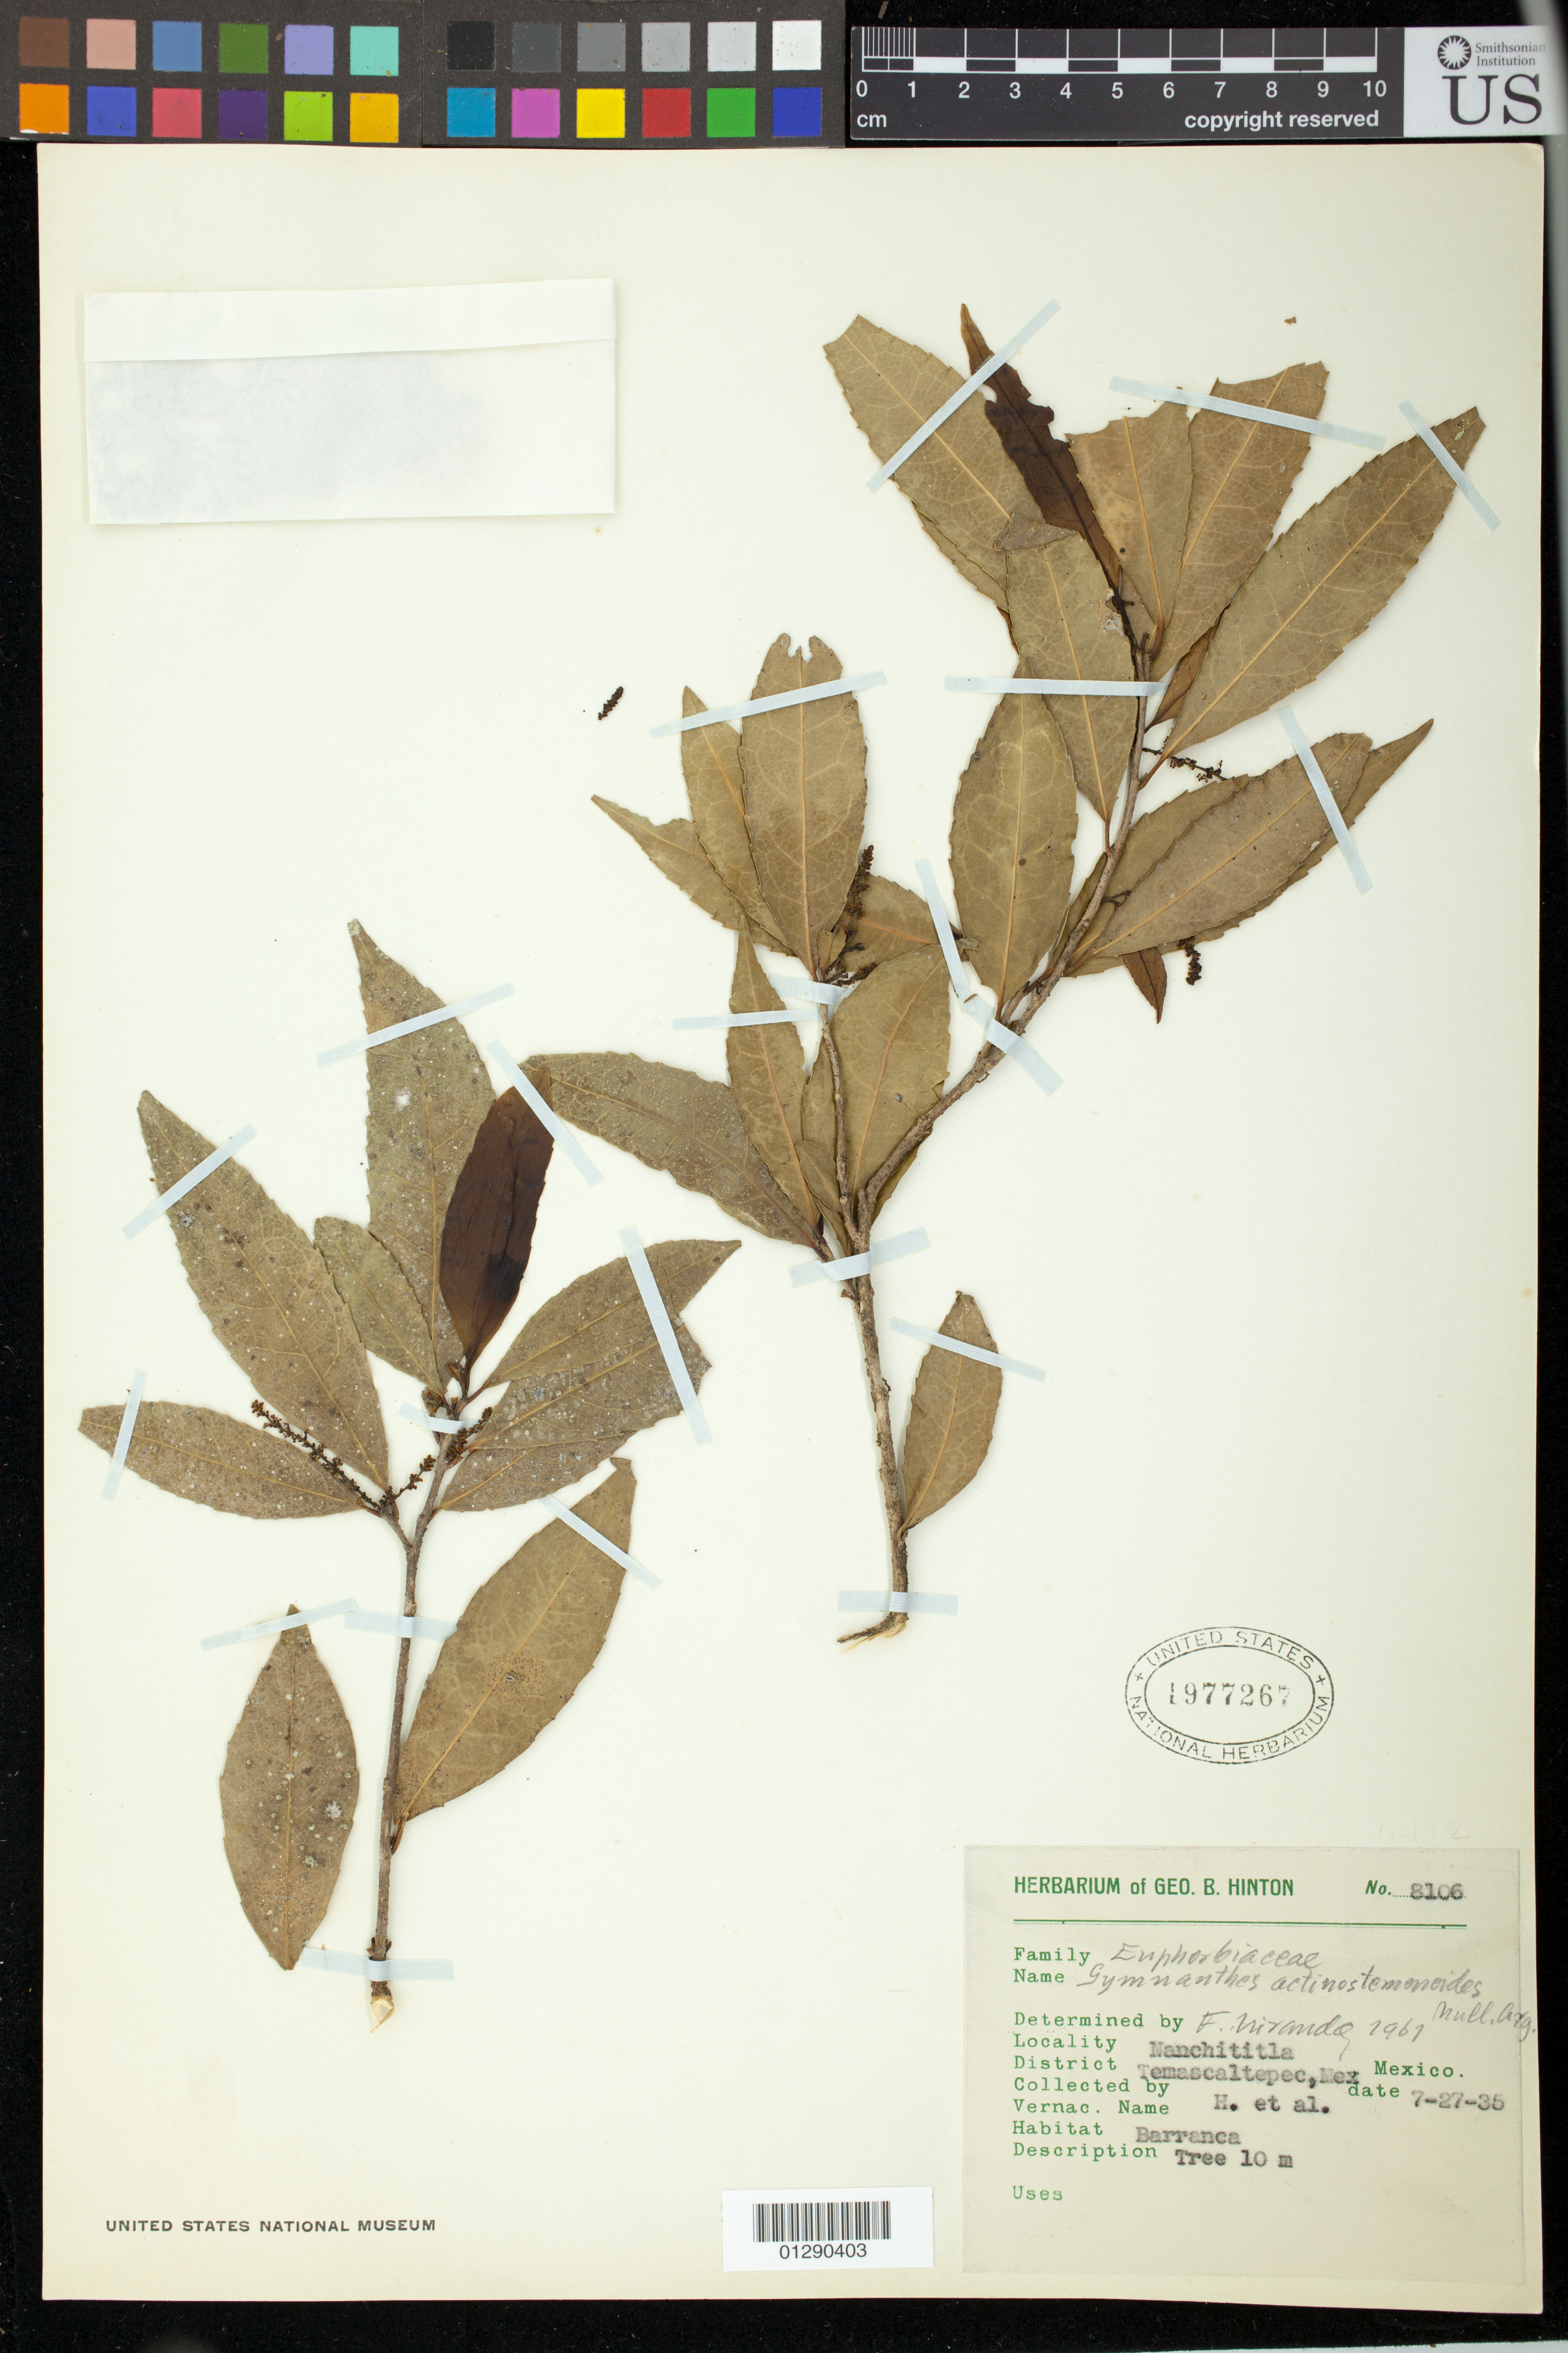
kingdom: Plantae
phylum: Tracheophyta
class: Magnoliopsida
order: Malpighiales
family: Euphorbiaceae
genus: Gymnanthes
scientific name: Gymnanthes lucida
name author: Sw.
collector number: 8106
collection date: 1935-07-27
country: Mexico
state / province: México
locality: Temascaltepec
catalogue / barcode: US 1977267